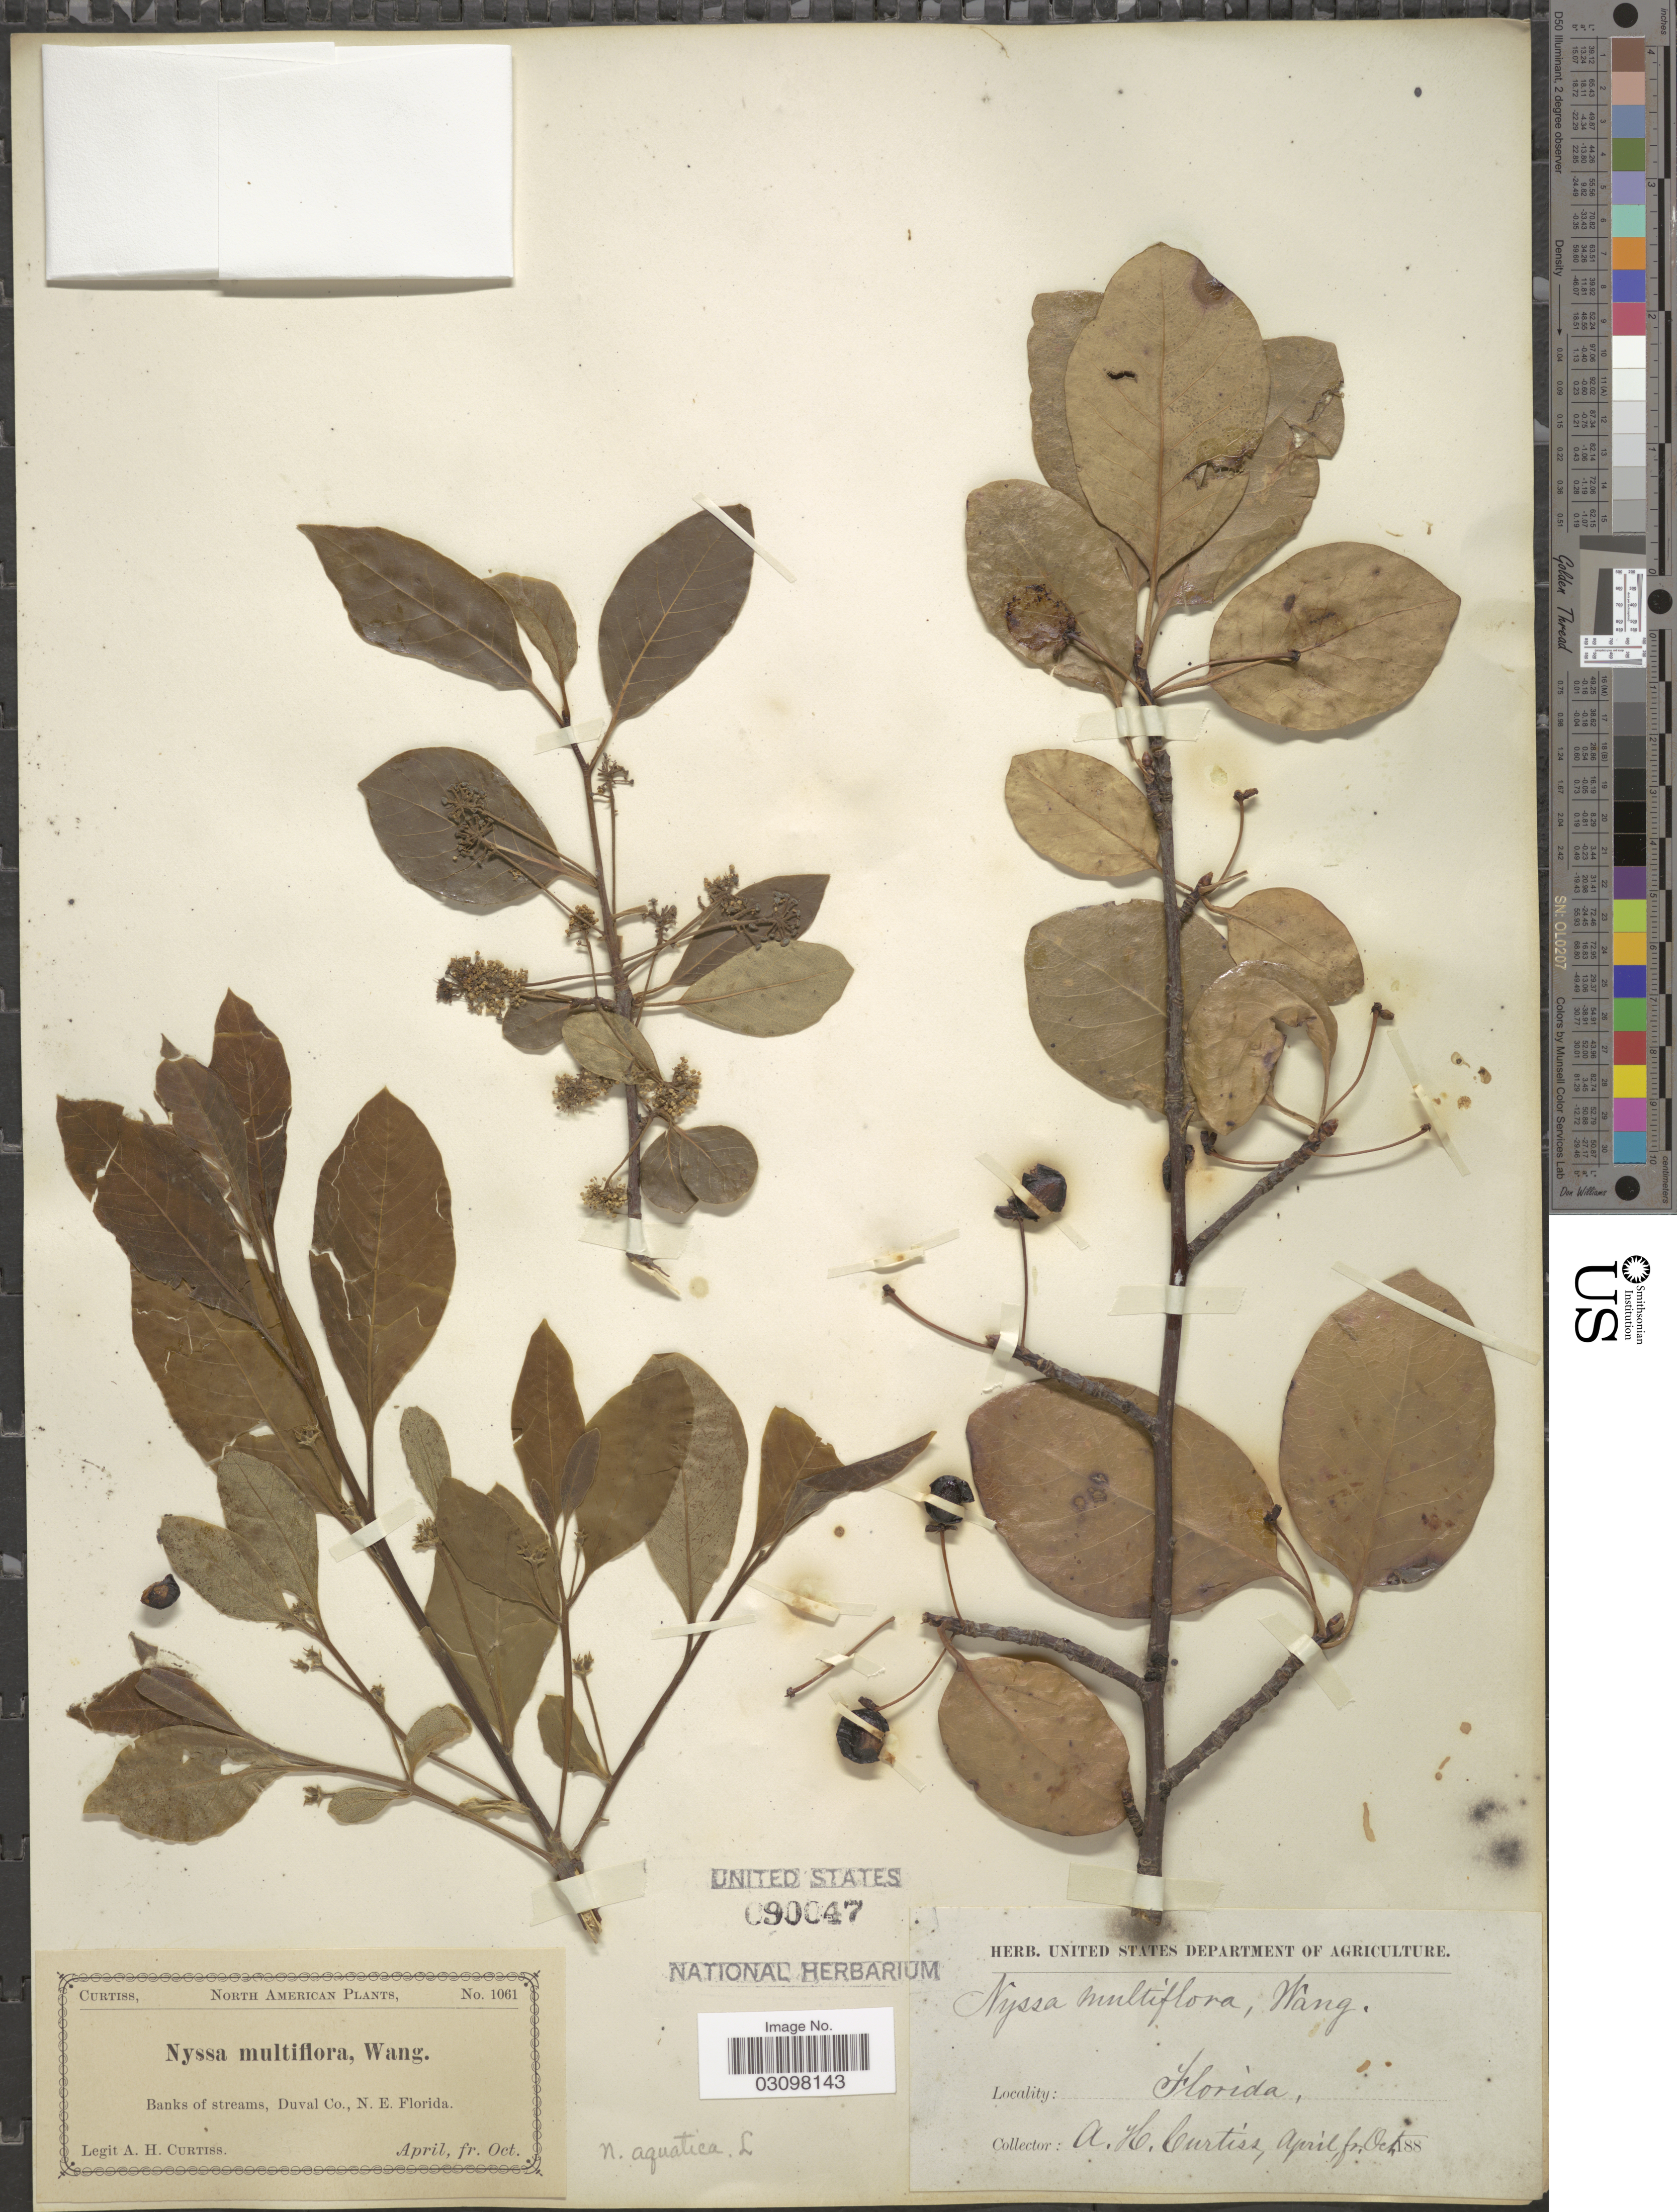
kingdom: Plantae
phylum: Tracheophyta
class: Magnoliopsida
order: Cornales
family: Nyssaceae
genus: Nyssa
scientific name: Nyssa sylvatica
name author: Marshall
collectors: A. H. Curtiss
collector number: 1061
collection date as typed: Oct. 188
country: United States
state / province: Florida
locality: Banks of streams, Duval Co. N.E. Florida.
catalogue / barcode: US 90047